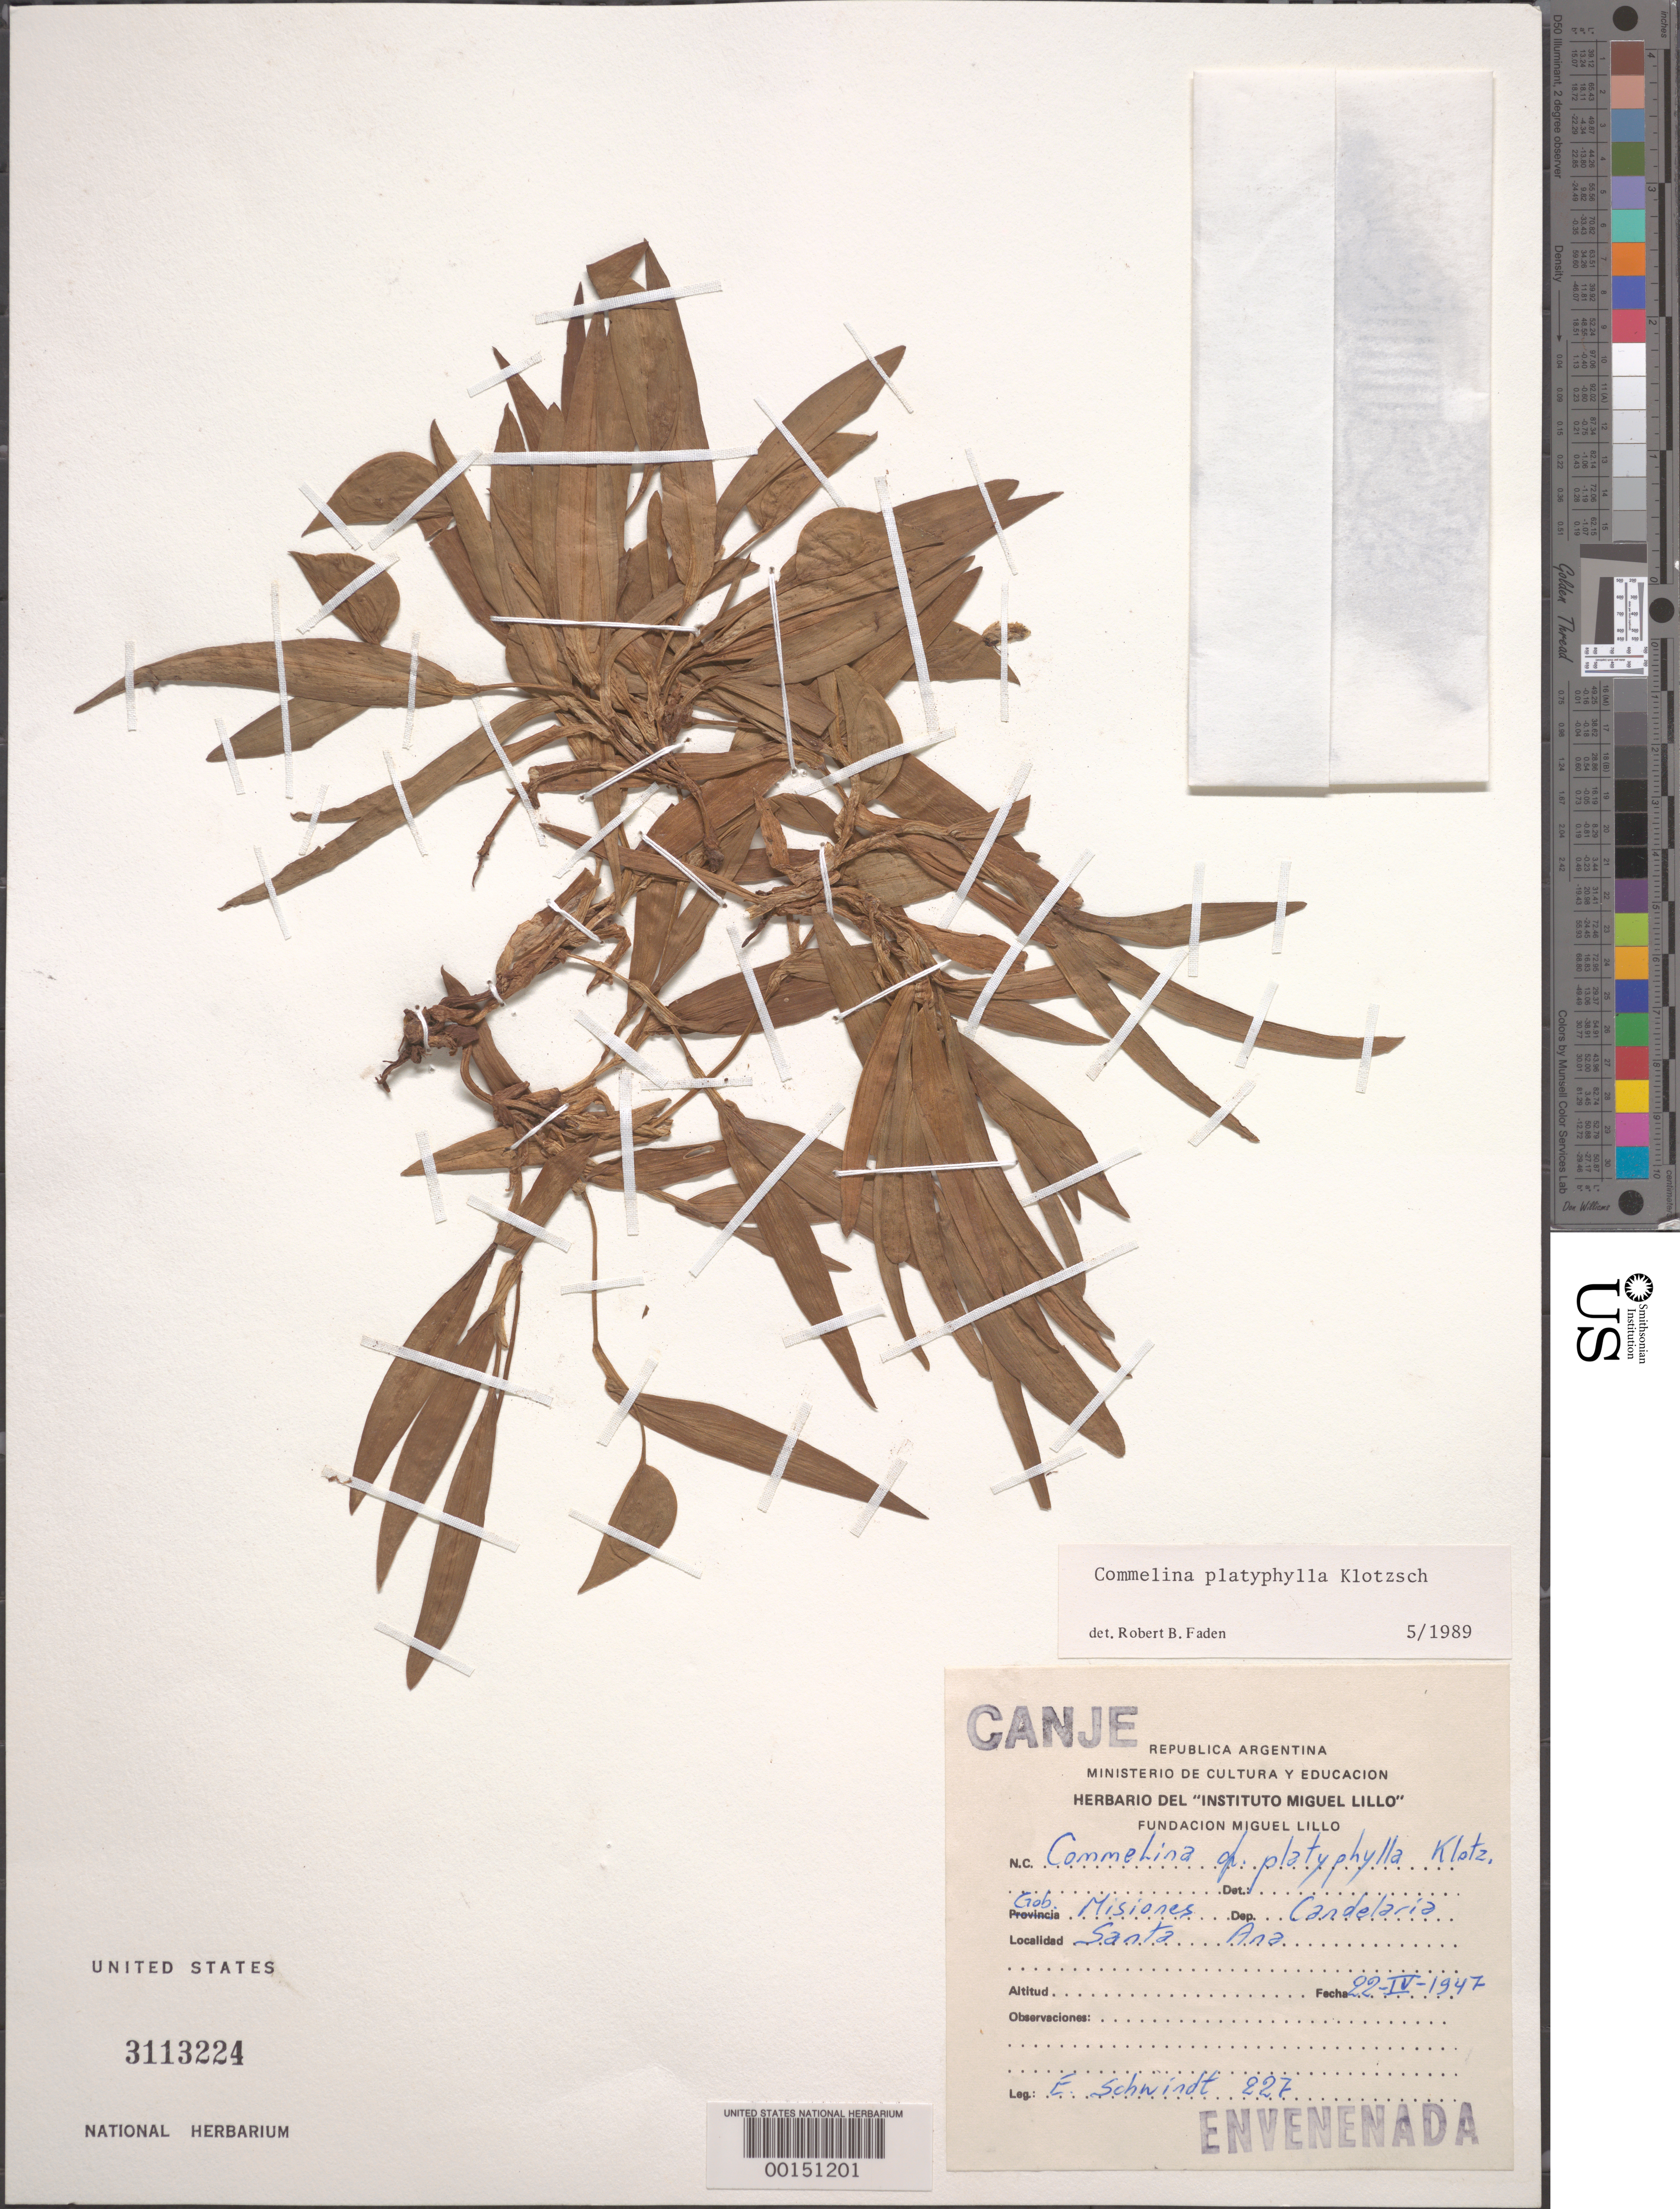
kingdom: Plantae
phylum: Tracheophyta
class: Liliopsida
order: Commelinales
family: Commelinaceae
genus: Commelina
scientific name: Commelina platyphylla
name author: Klotzsch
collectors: E. Schwindt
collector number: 227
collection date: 1947-04-22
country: Argentina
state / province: Misiones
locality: Republica Argentina. Gob. Misiones. Dep. Candelaria. Santa Ana.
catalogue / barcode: US 3113224